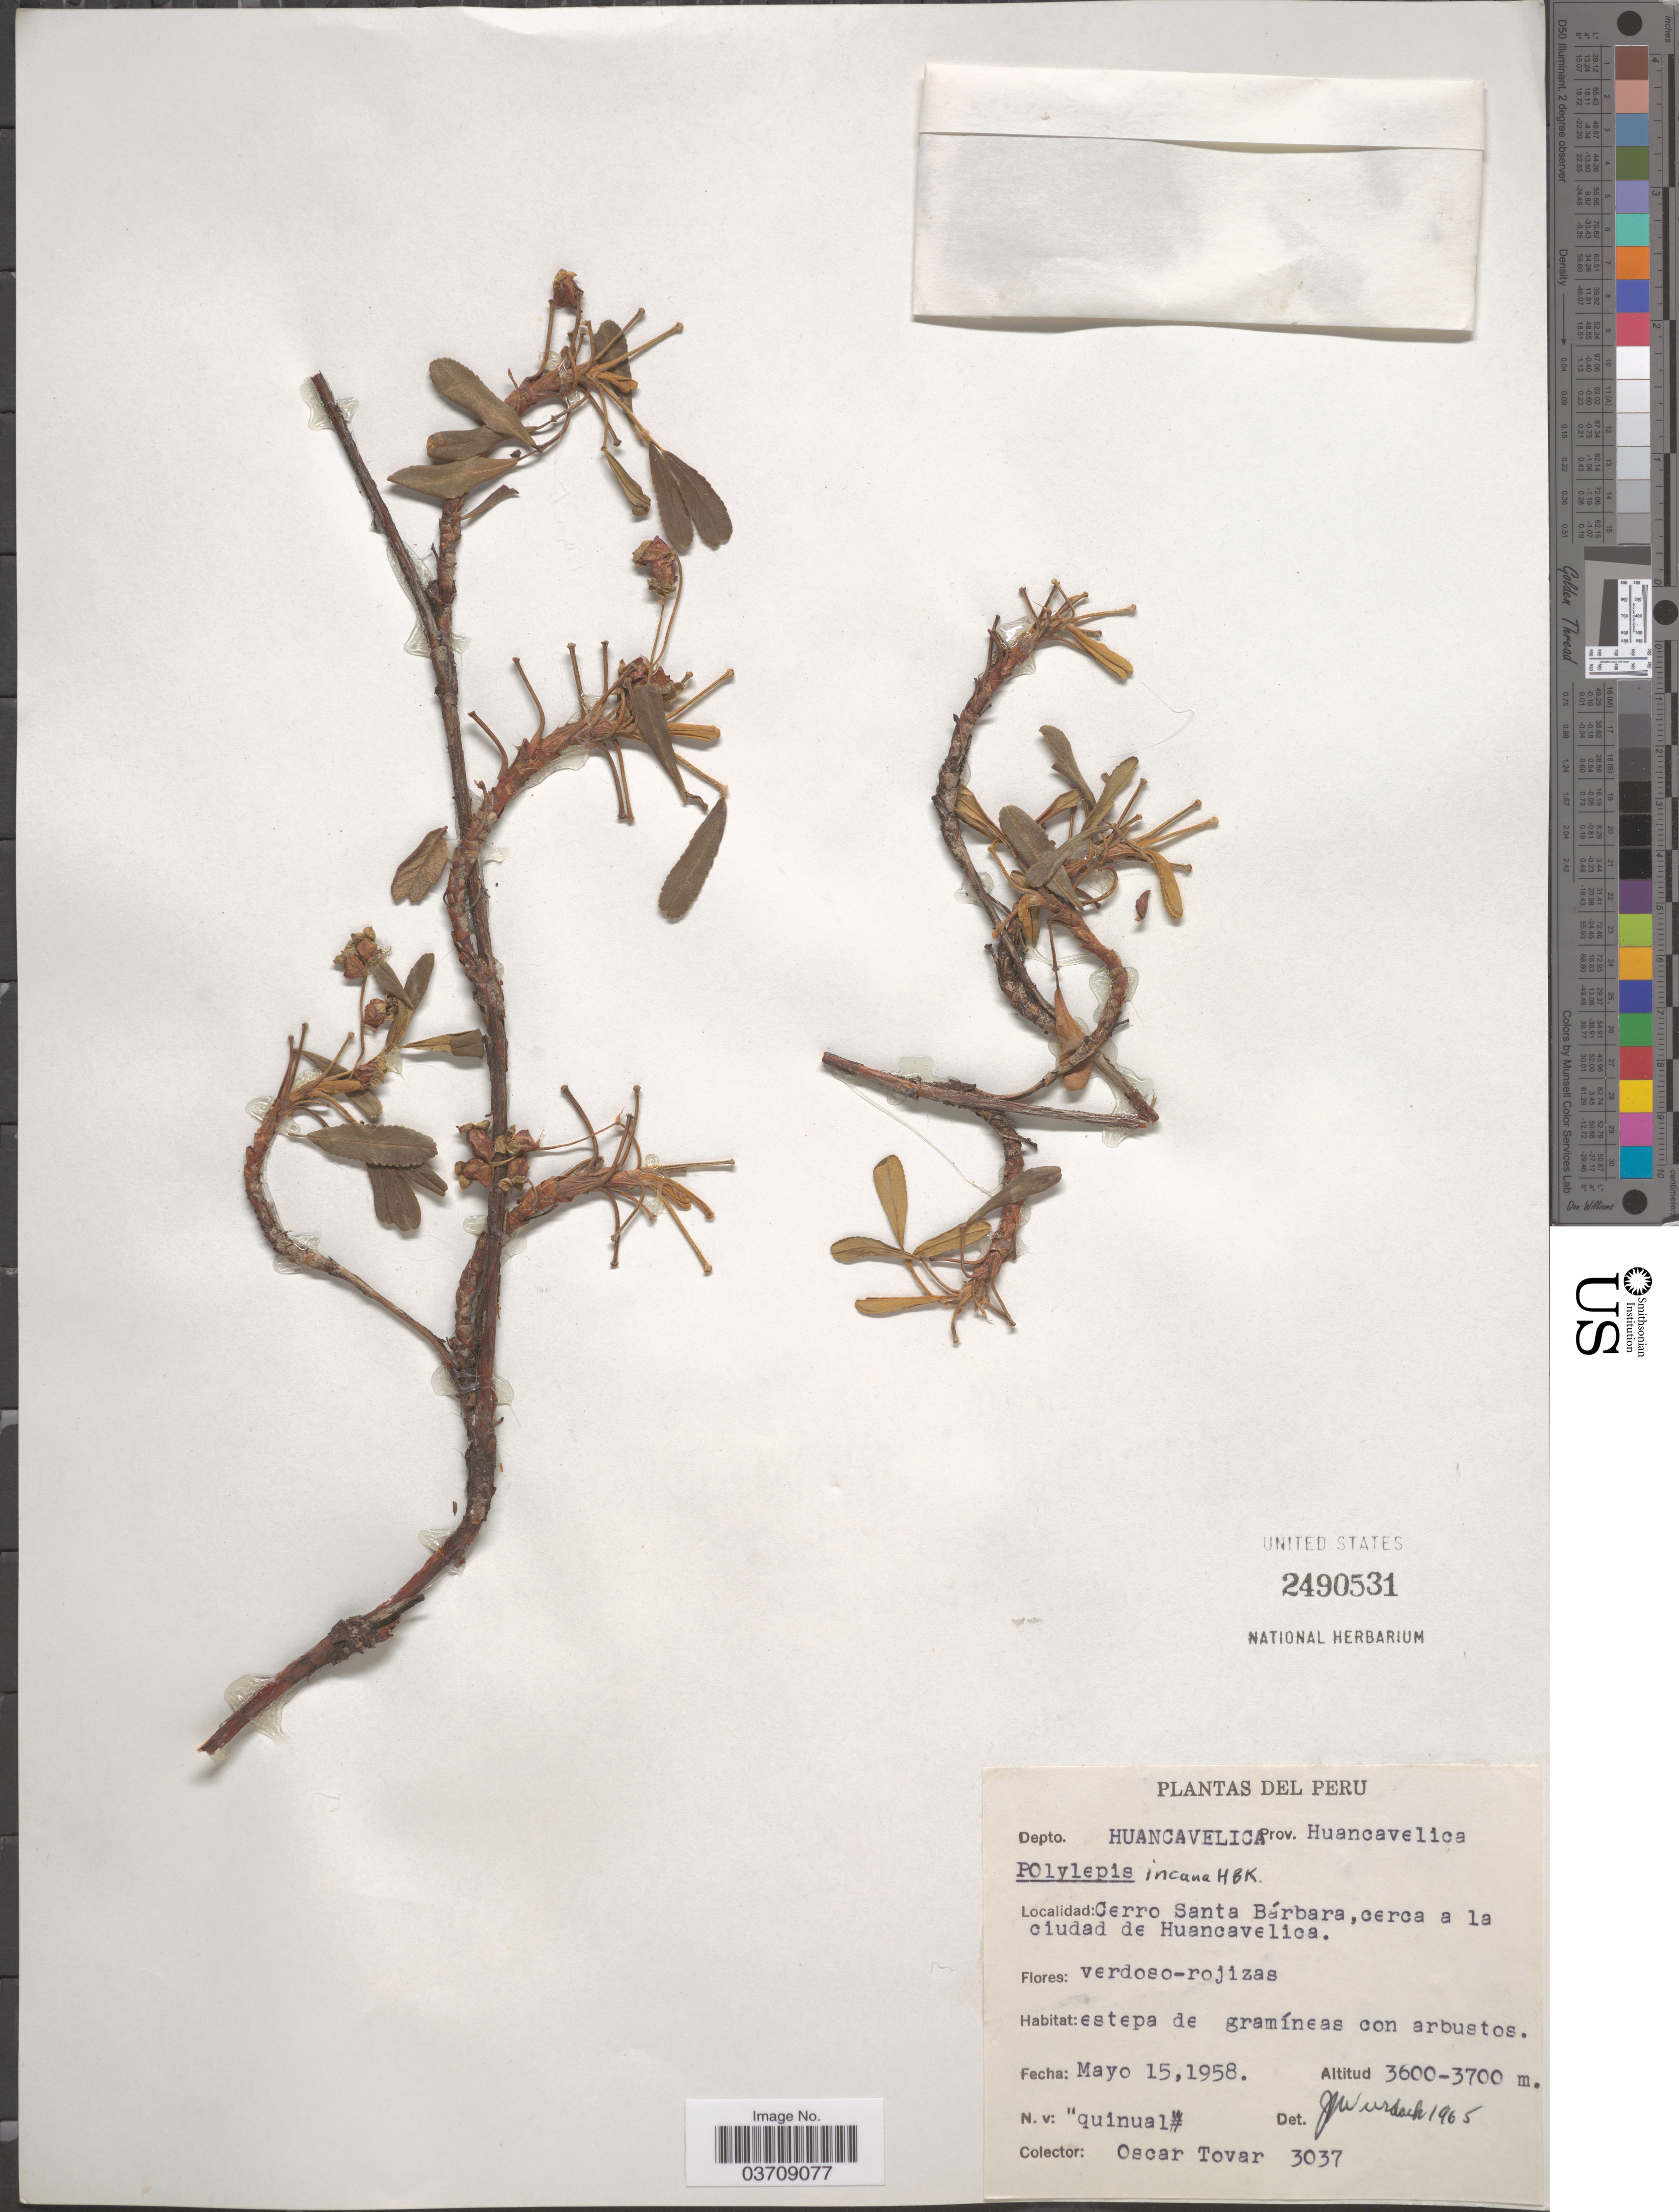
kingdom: Plantae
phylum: Tracheophyta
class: Magnoliopsida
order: Rosales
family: Rosaceae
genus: Polylepis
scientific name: Polylepis incana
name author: Kunth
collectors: Ó. Tovar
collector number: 3037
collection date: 1958-05-15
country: Peru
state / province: Huancavelica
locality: Depto. Huancavelica. Cerro Santa Bárbara, cerca a la ciudad de Huancavelica.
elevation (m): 3600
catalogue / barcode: US 2490531